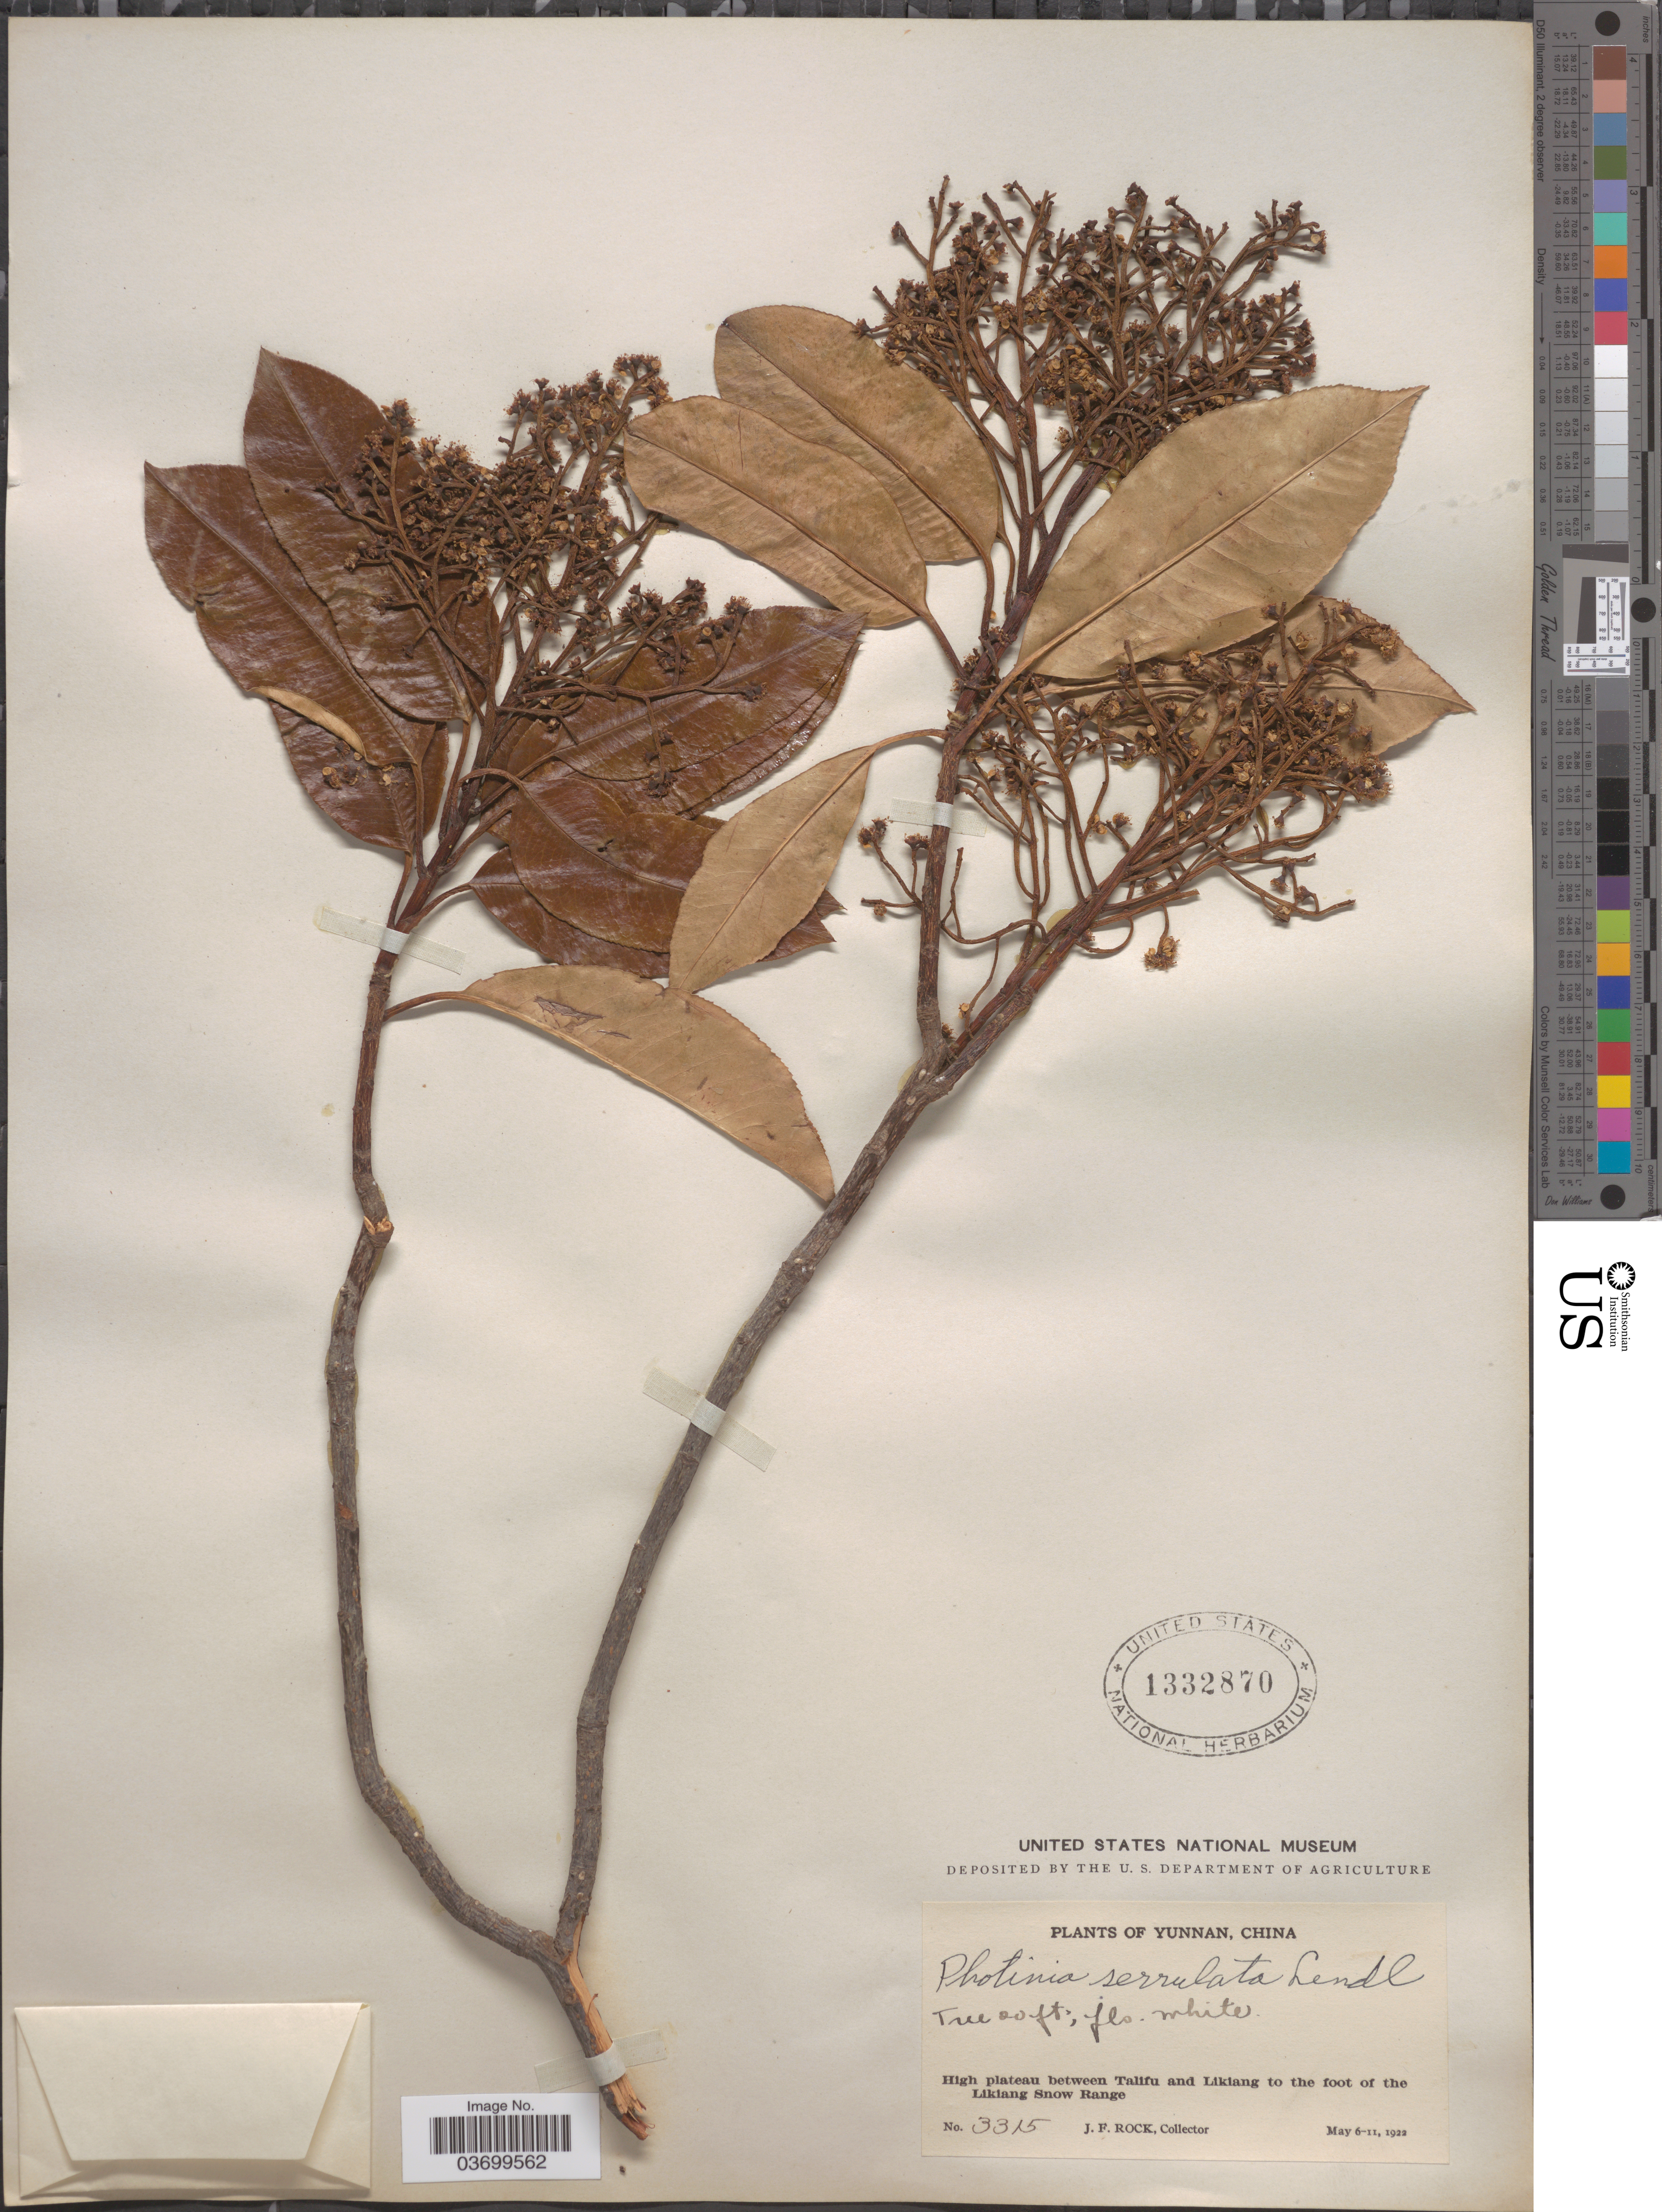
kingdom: Plantae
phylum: Tracheophyta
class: Magnoliopsida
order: Rosales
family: Rosaceae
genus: Photinia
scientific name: Photinia serrulata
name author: Franch. & Sav.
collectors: J. Rock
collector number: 3315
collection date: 1922-05-06/1922-05-11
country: China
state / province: Yunnan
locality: High plateau between Talifu and Likiang to the foot of the Likiang Snow Range.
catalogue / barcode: US 1332870